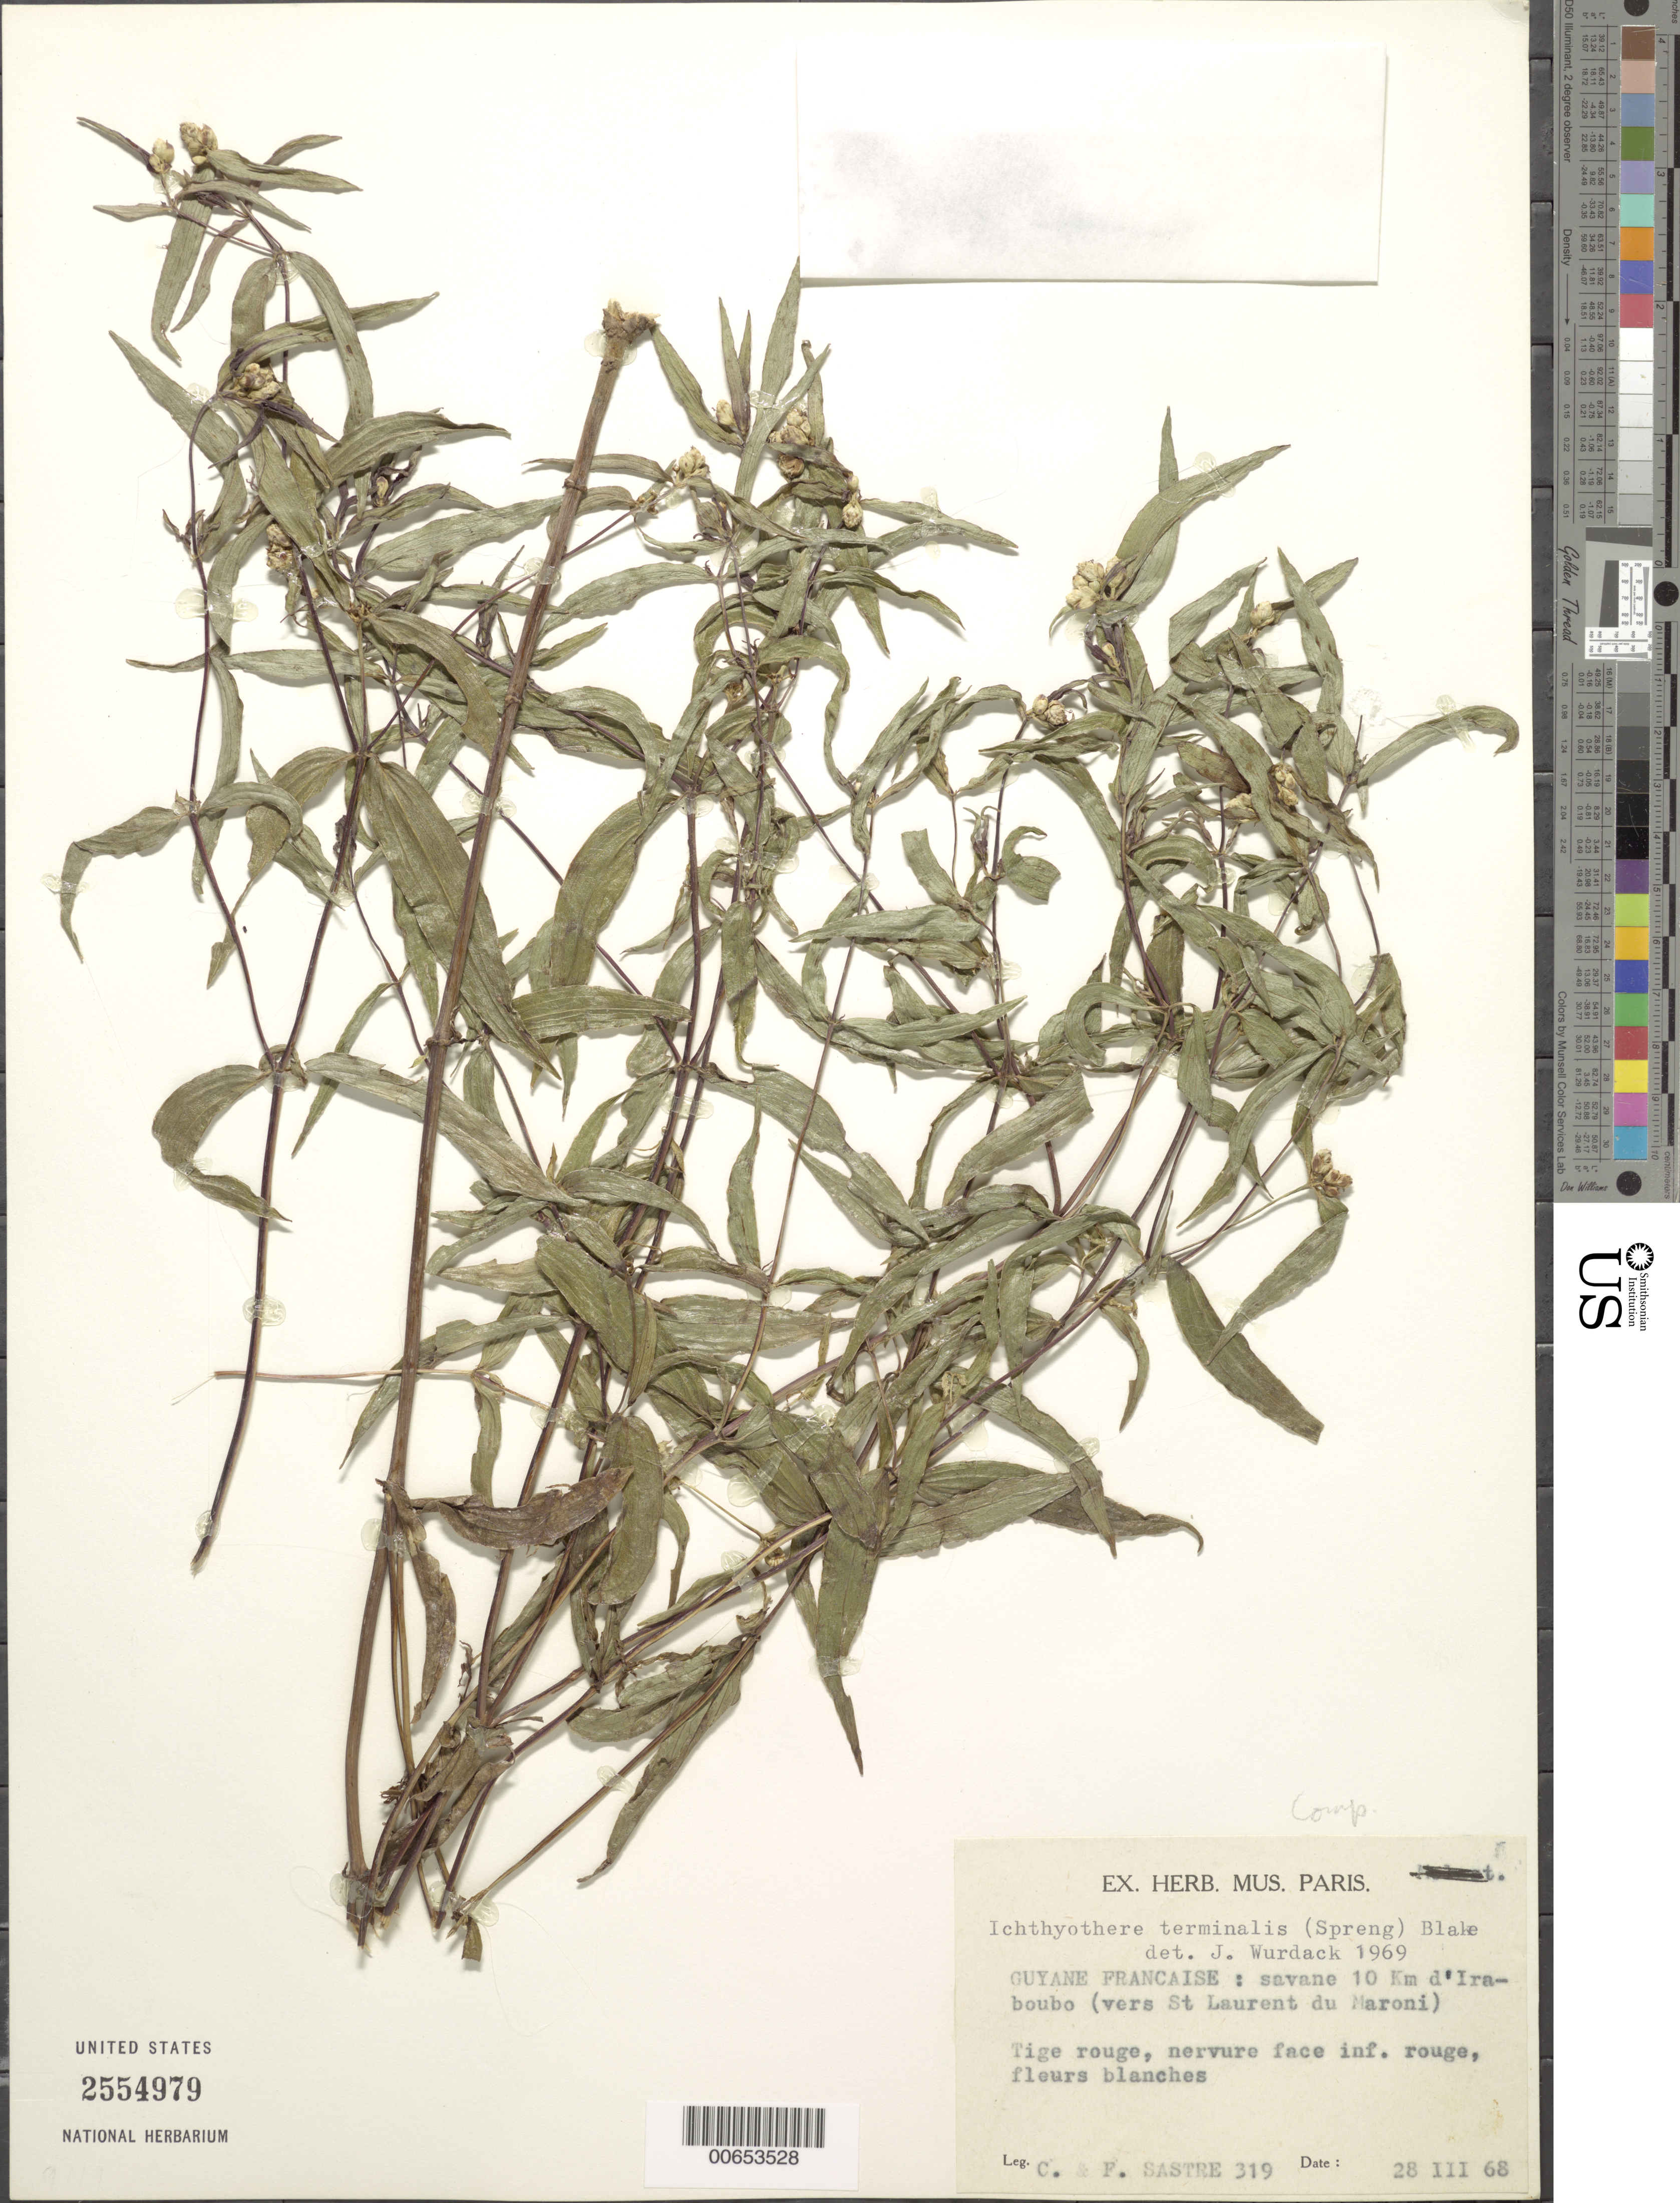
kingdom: Plantae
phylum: Tracheophyta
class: Magnoliopsida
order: Asterales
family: Asteraceae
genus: Ichthyothere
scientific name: Ichthyothere terminalis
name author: (Spreng.) S.F. Blake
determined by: Wurdack, John J., (US), US (UNITED STATES)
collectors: C. H. L. Sastre & F. Sastre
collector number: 319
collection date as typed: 28-Mar-68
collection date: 1968-03-28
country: French Guiana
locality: Iracoubo, 10 km de, vers St. Laurent du Maroni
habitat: Savanna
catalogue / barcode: US 2554979